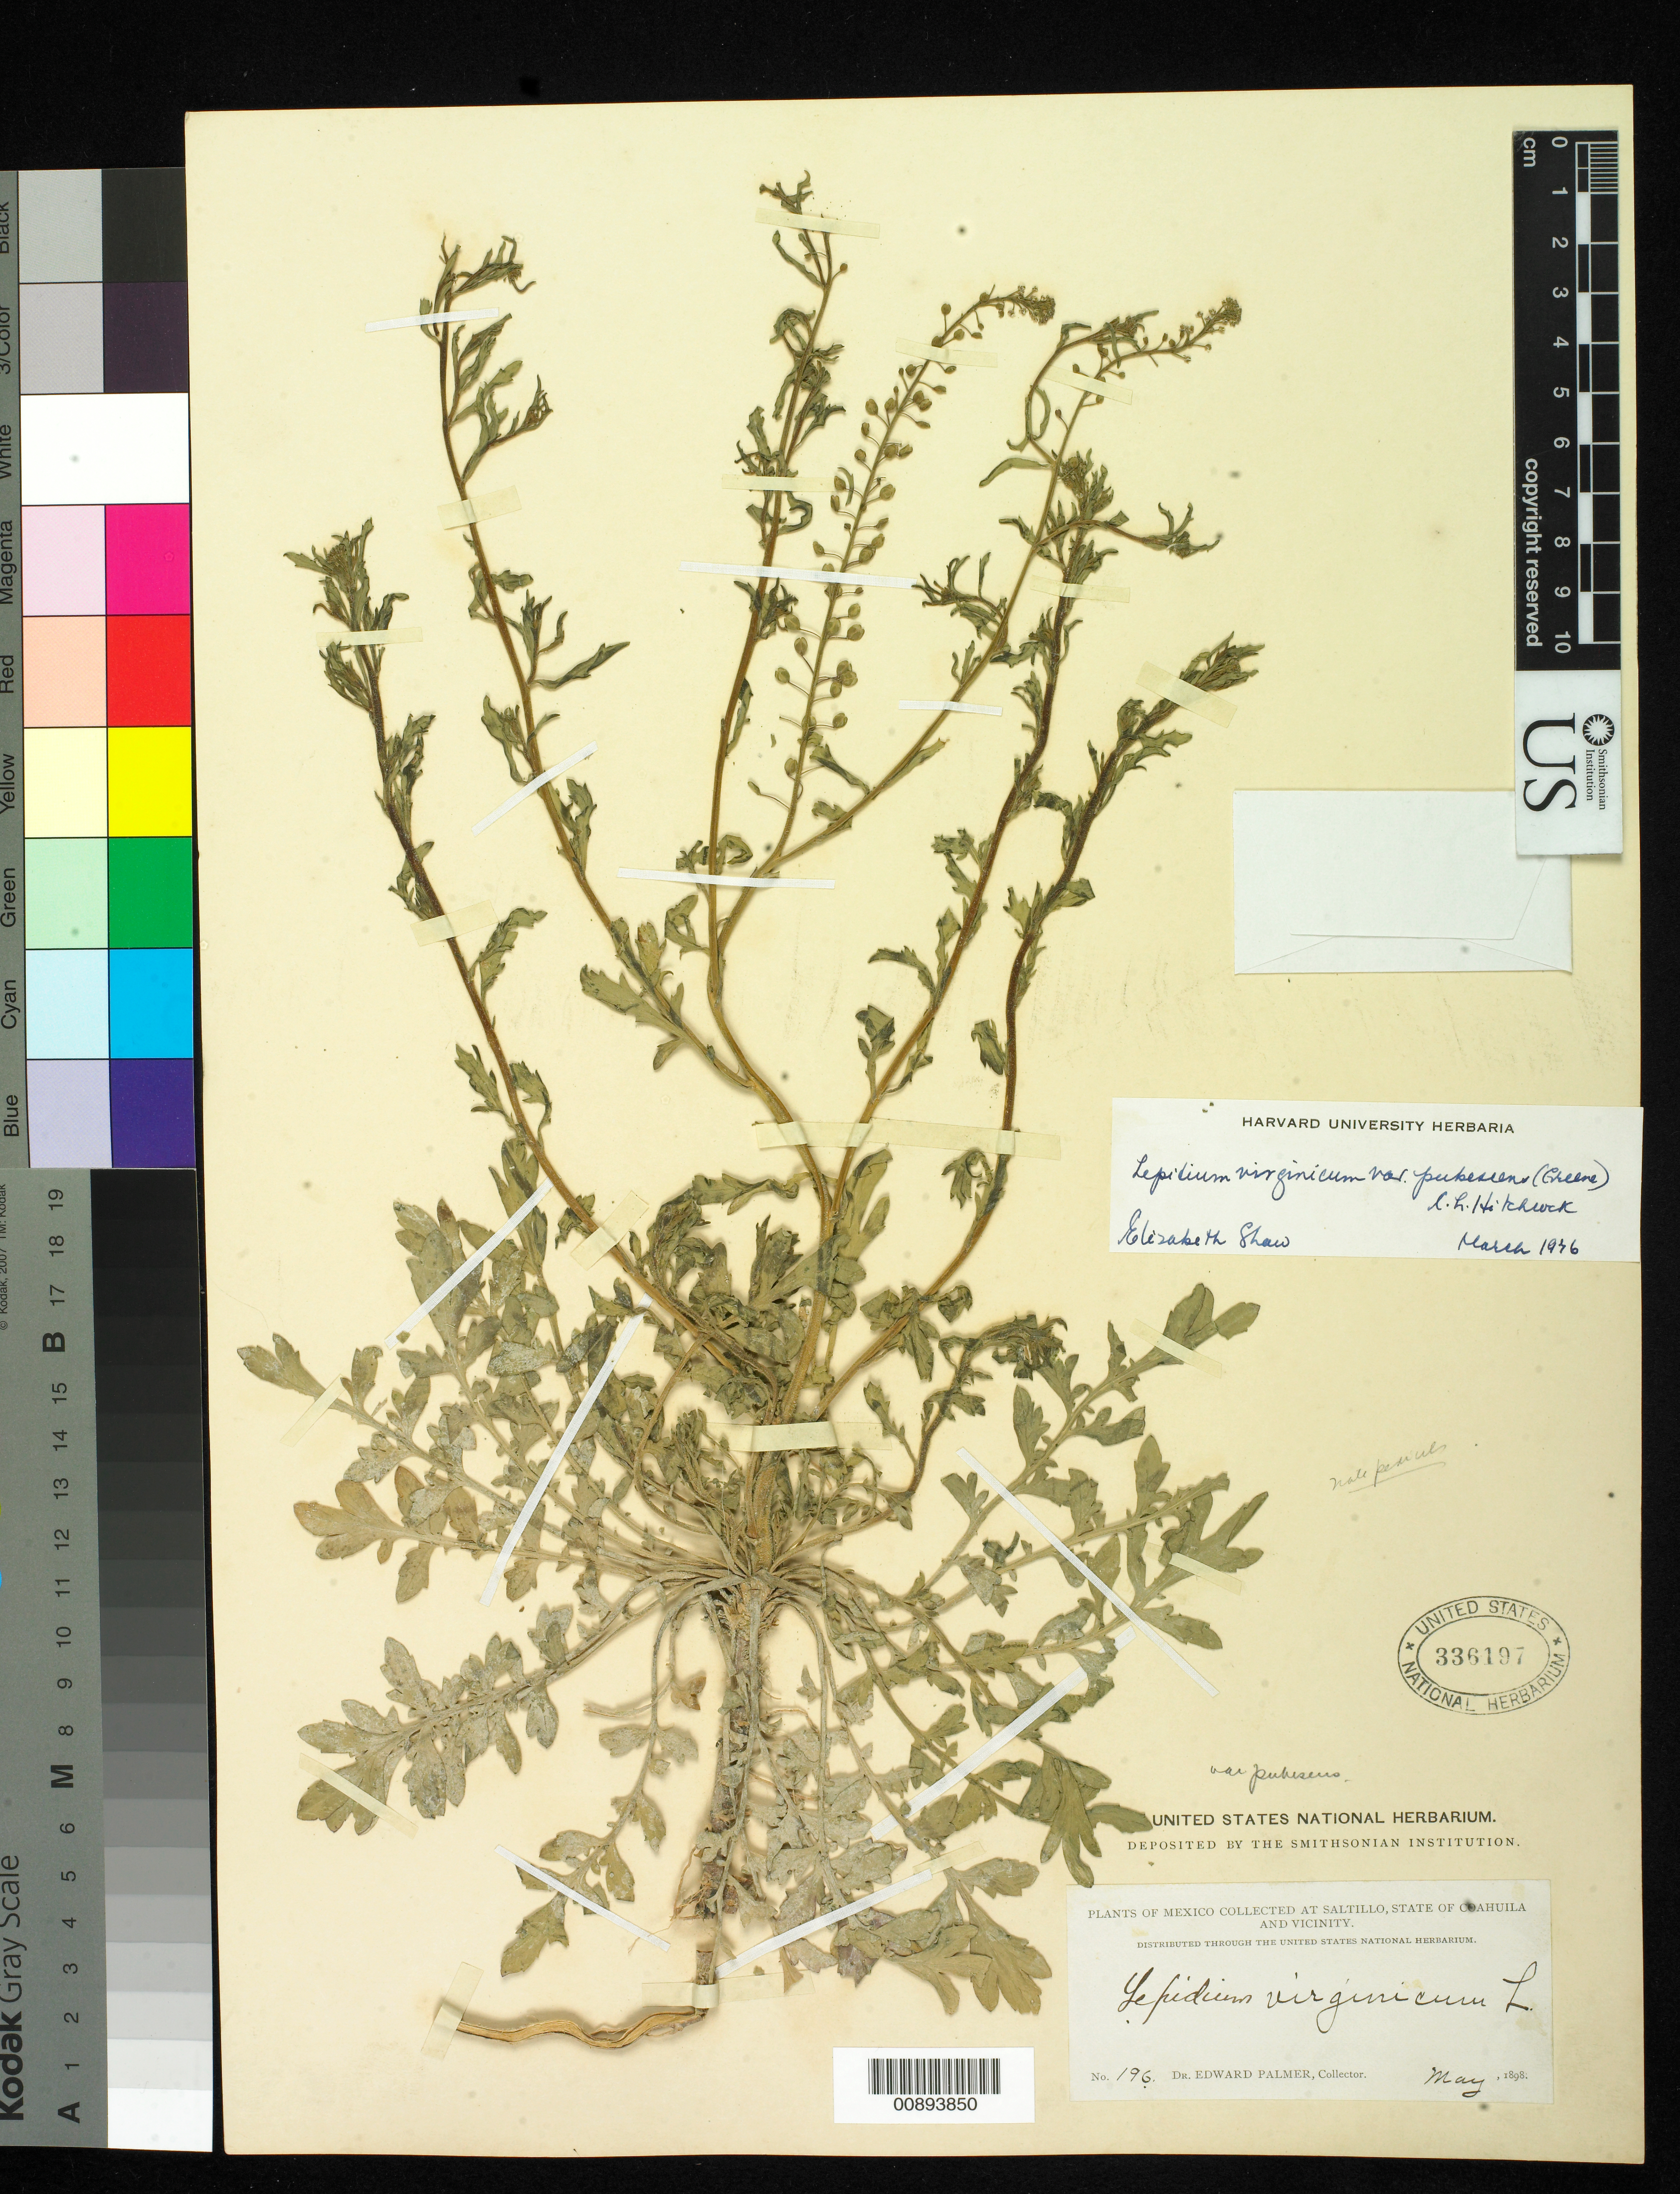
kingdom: Plantae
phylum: Tracheophyta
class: Magnoliopsida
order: Brassicales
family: Brassicaceae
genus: Lepidium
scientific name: Lepidium virginicum var. pubescens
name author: (Greene) C.L. Hitchc.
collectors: E. Palmer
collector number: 196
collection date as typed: May 1898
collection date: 1898-05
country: Mexico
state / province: Coahuila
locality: Saltillo, Coahuila and vicinity.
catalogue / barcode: US 336197